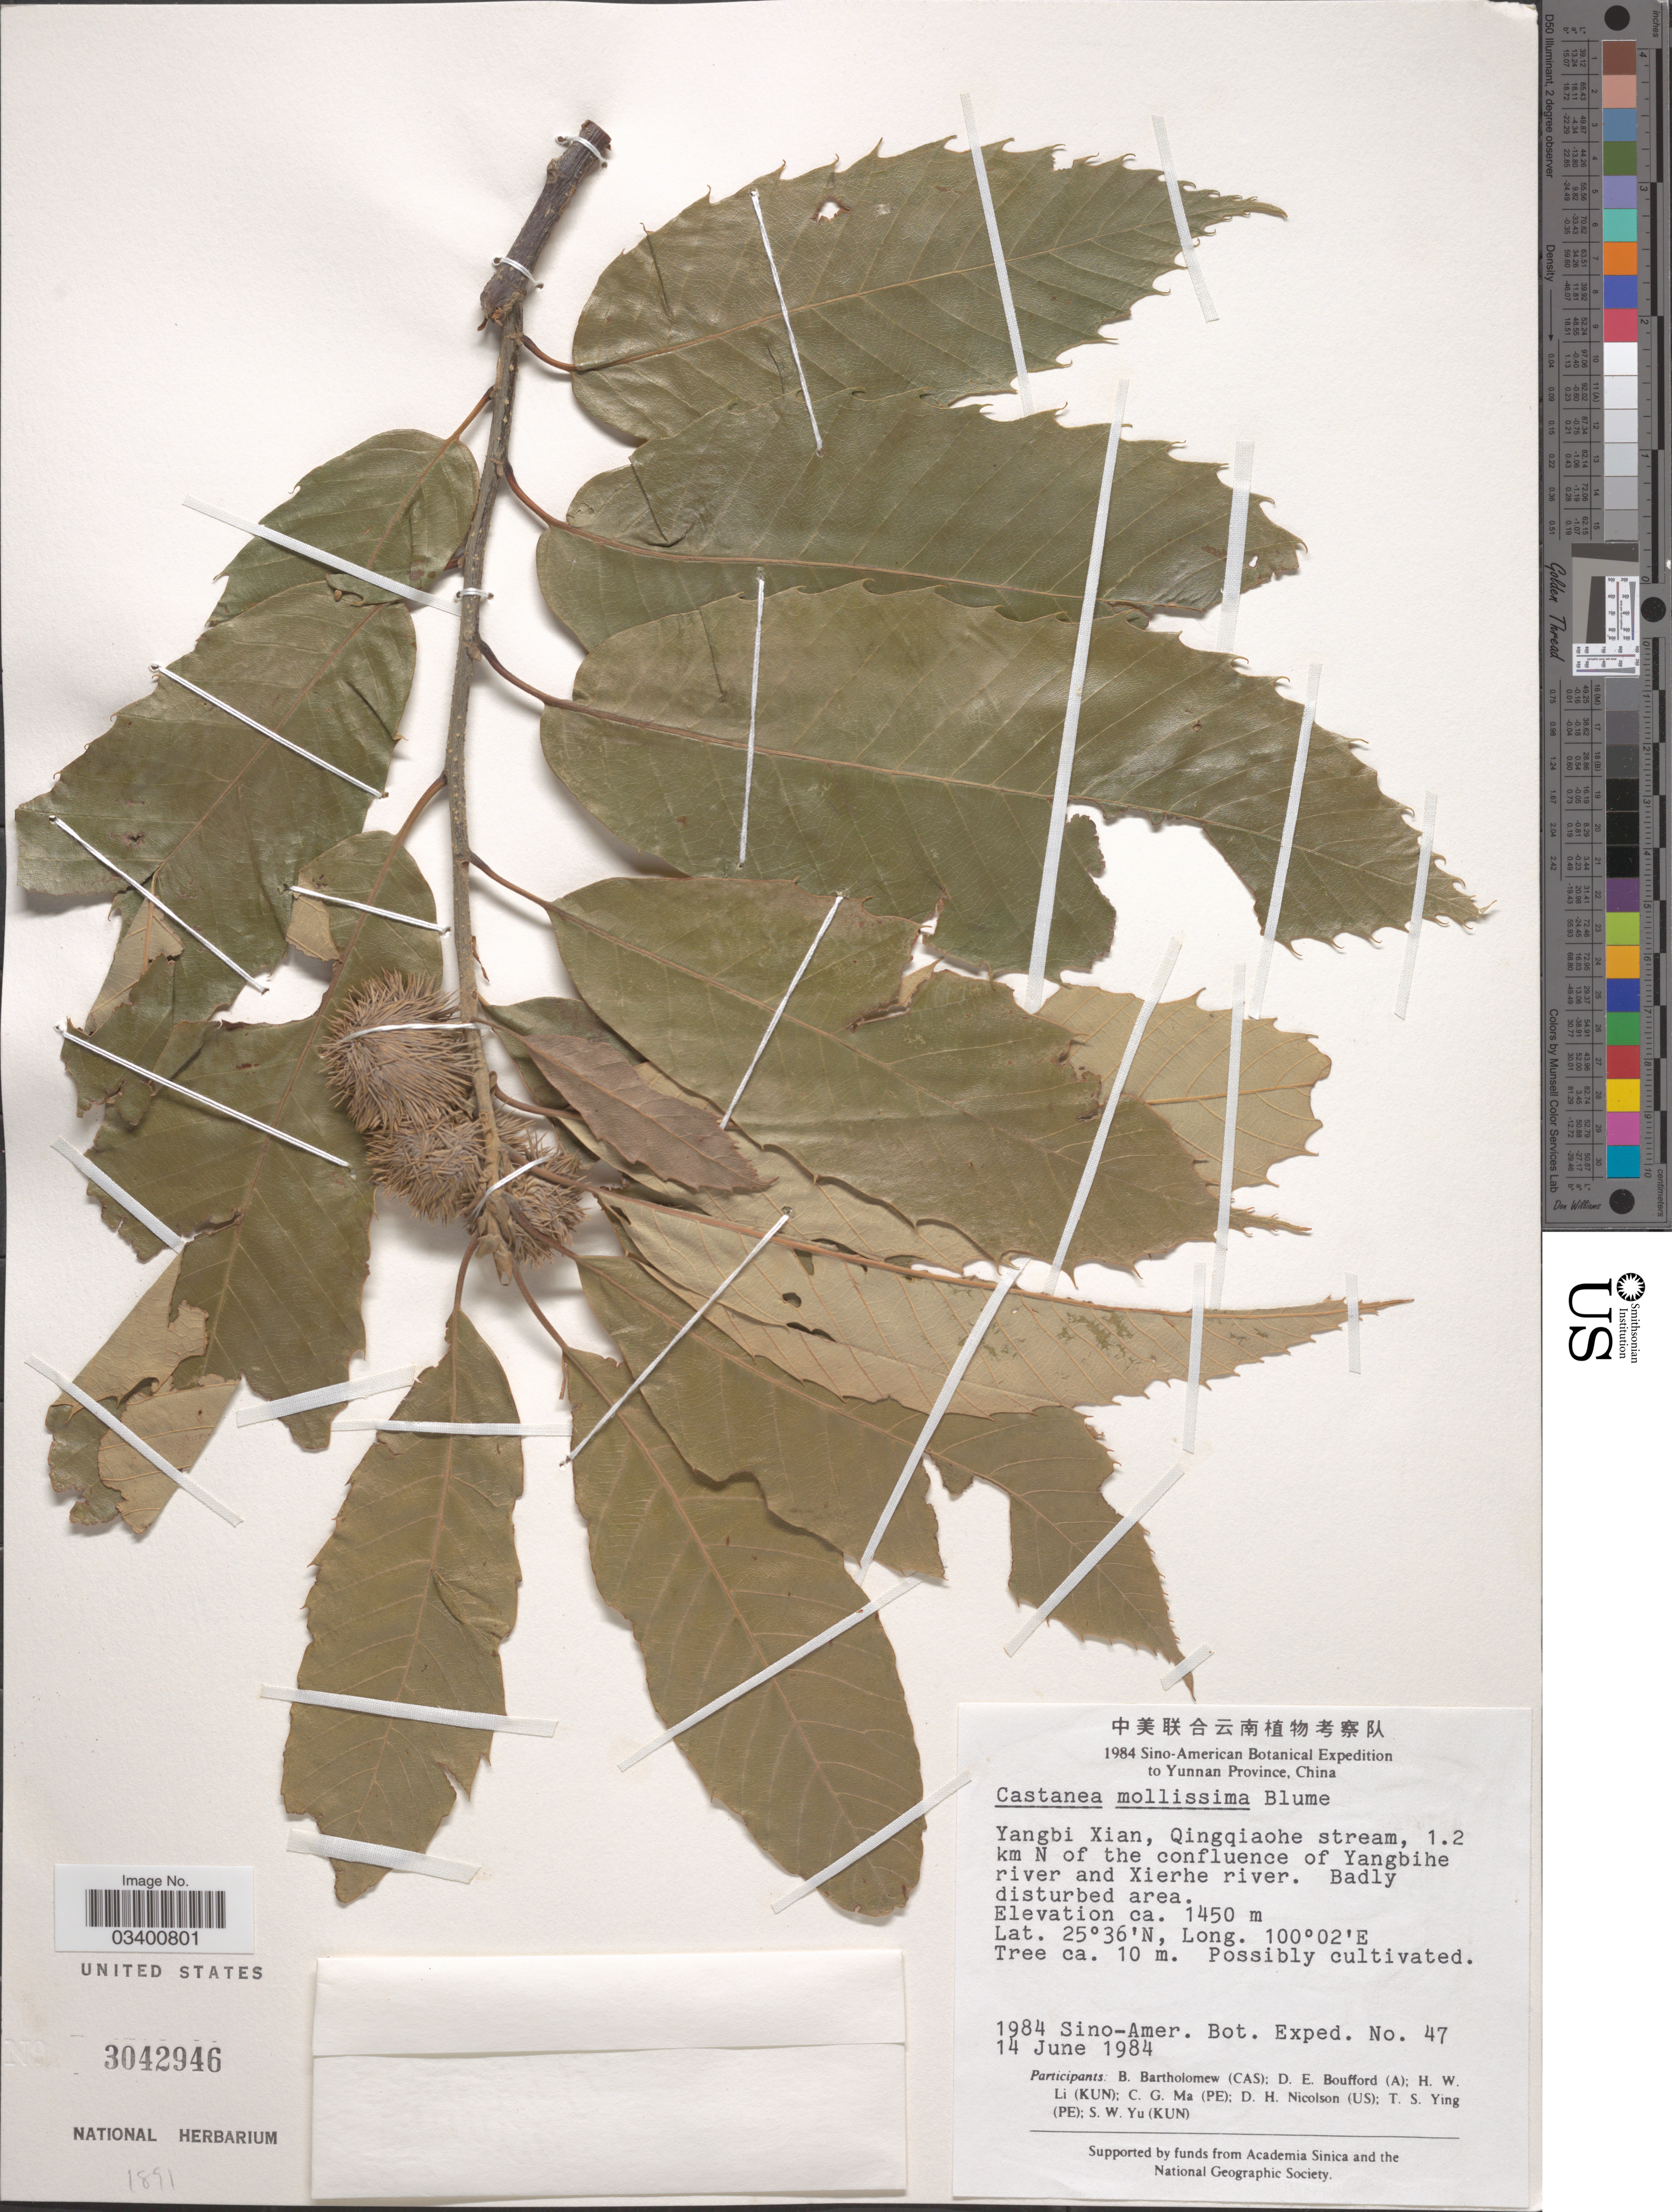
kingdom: Plantae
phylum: Tracheophyta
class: Magnoliopsida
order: Fagales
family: Fagaceae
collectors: Sino-Amer. Bot. Exped. 1984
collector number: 47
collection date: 1984-06-14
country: China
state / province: Yunnan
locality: Yangbi Xian, Qingqiaohe stream, 1.2 km N of the confluence of Yangbihe river and Xierhe river.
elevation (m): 1450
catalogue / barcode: US 3042946